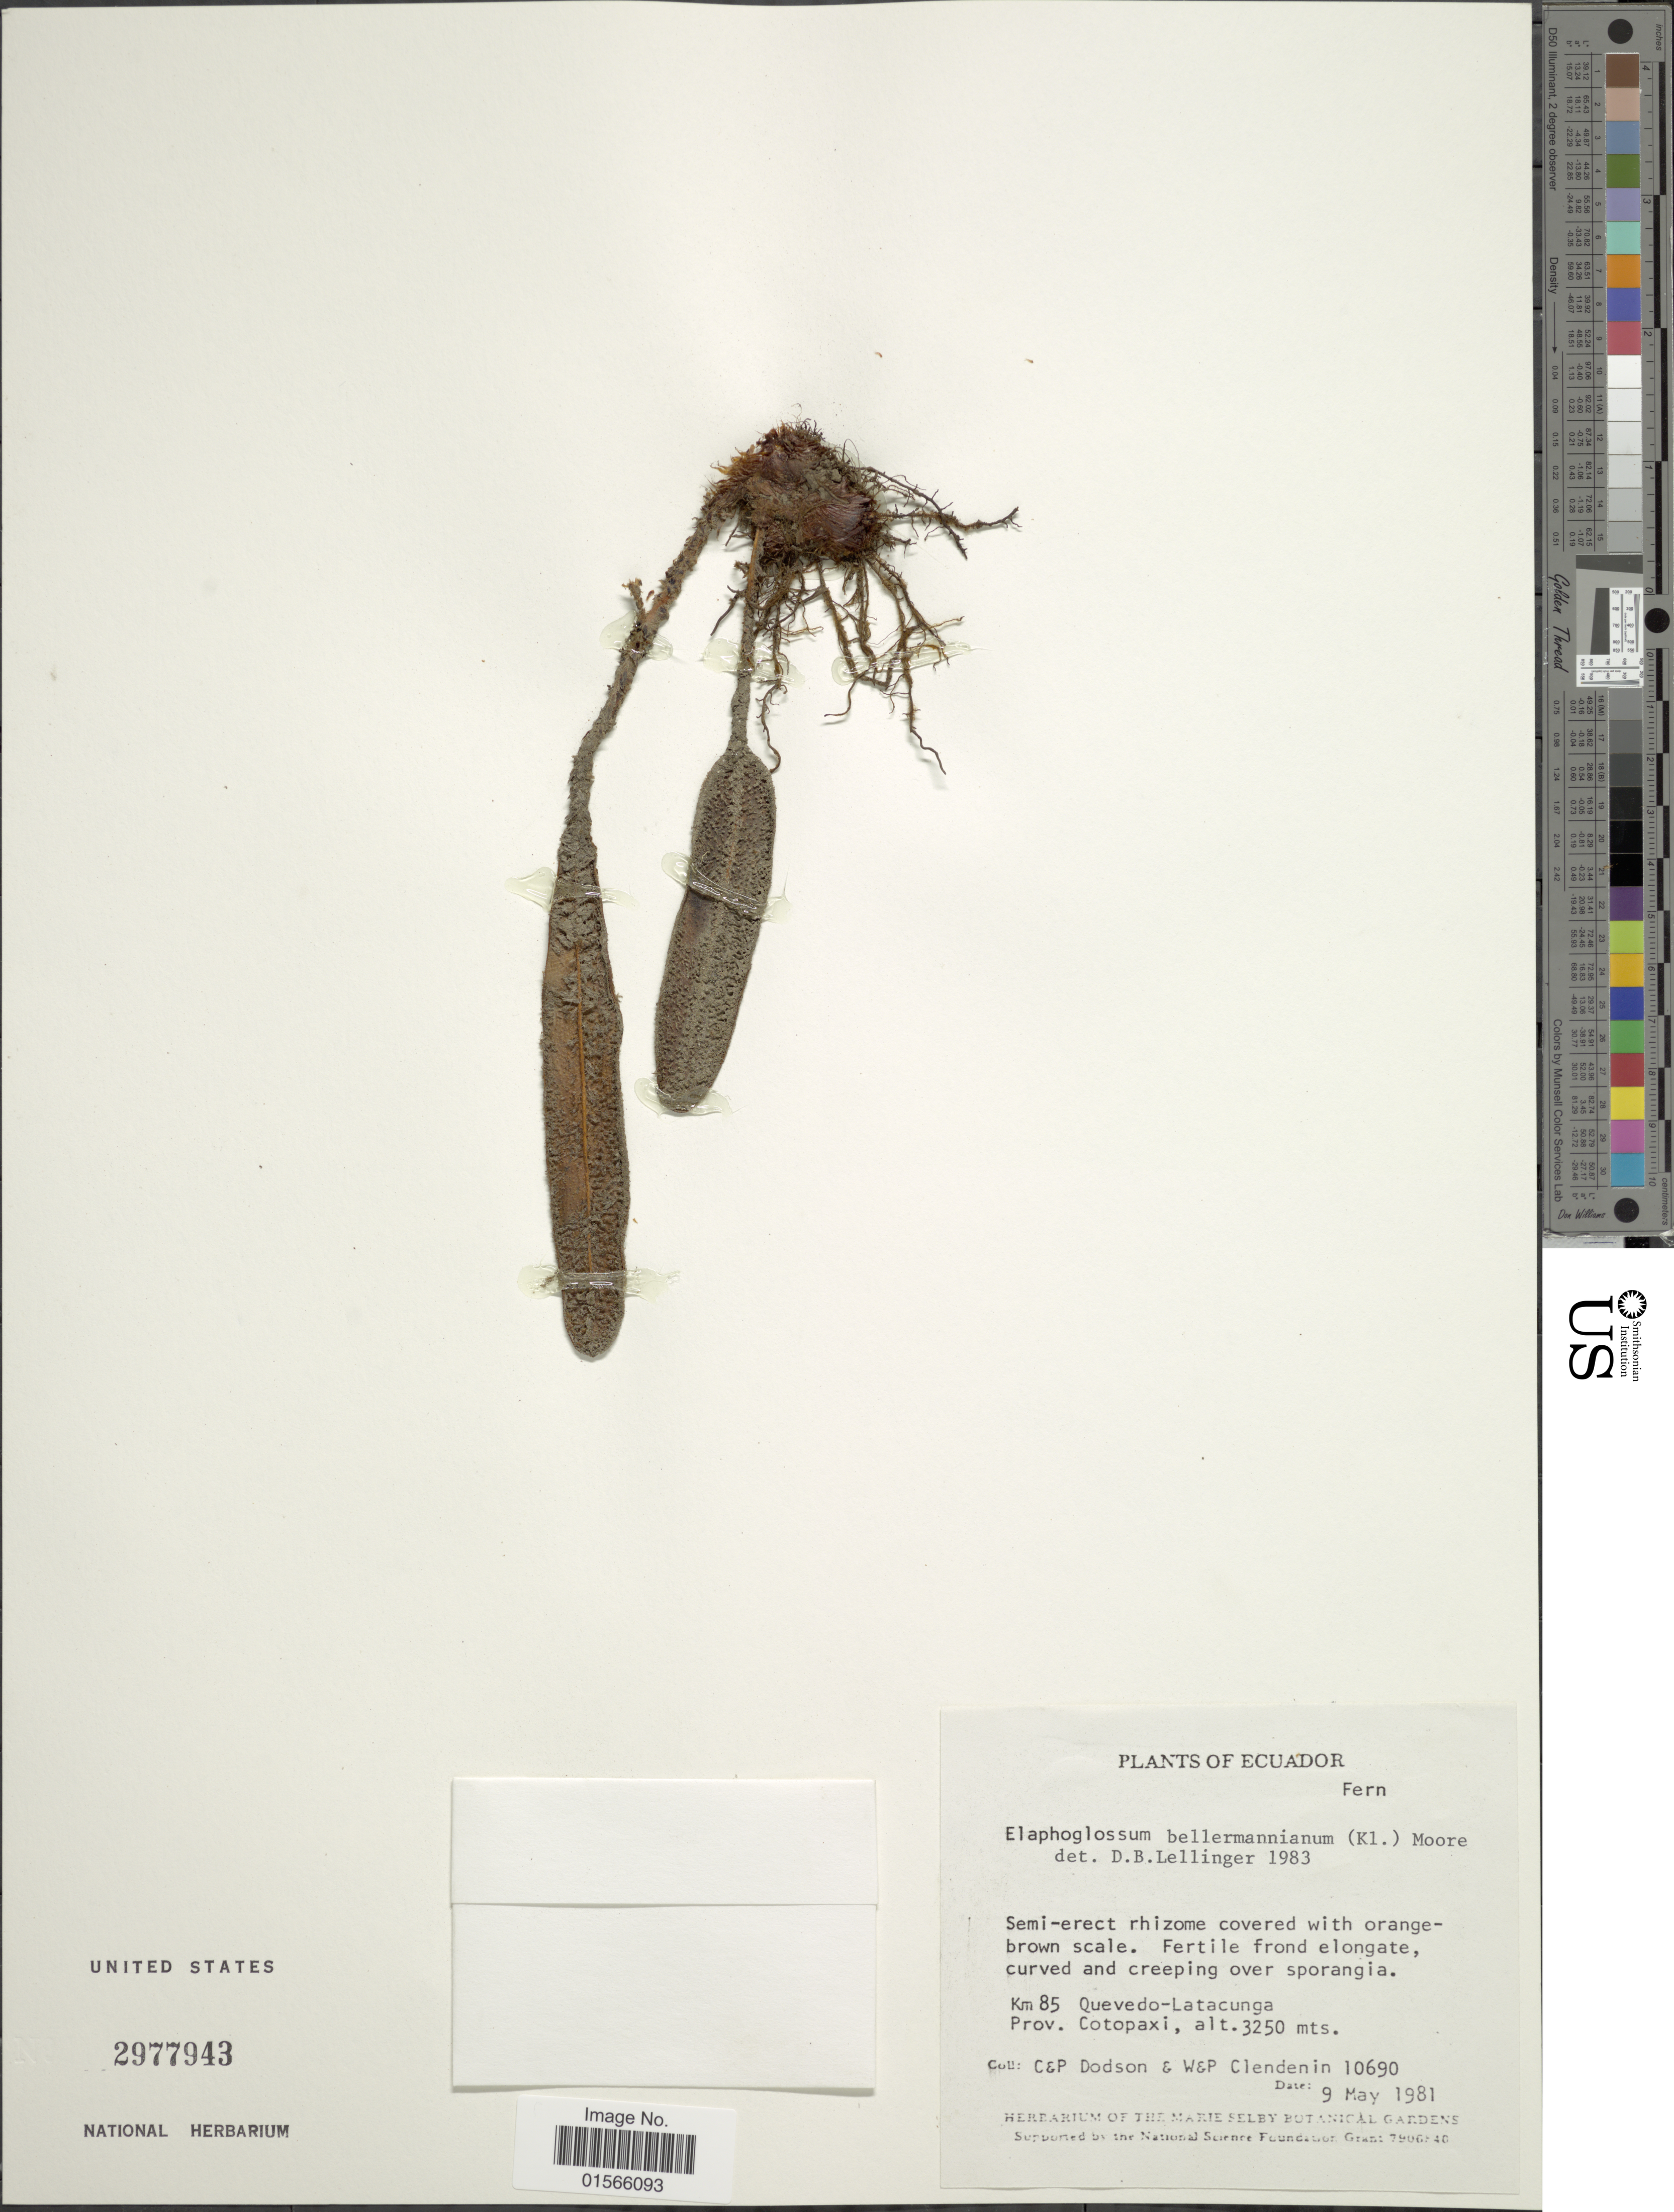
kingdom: Plantae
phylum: Tracheophyta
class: Polypodiopsida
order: Polypodiales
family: Dryopteridaceae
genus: Elaphoglossum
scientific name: Elaphoglossum engelii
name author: (H. Karst.) Christ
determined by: Vasco, A.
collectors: C. Dodson, P. M. Dodson, W. Clendenin & P. Clendenin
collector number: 10690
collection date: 1981-05-09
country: Ecuador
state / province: Cotopaxi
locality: Km 85 Quevedo-Latacunga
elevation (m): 3250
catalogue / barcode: US 2977943